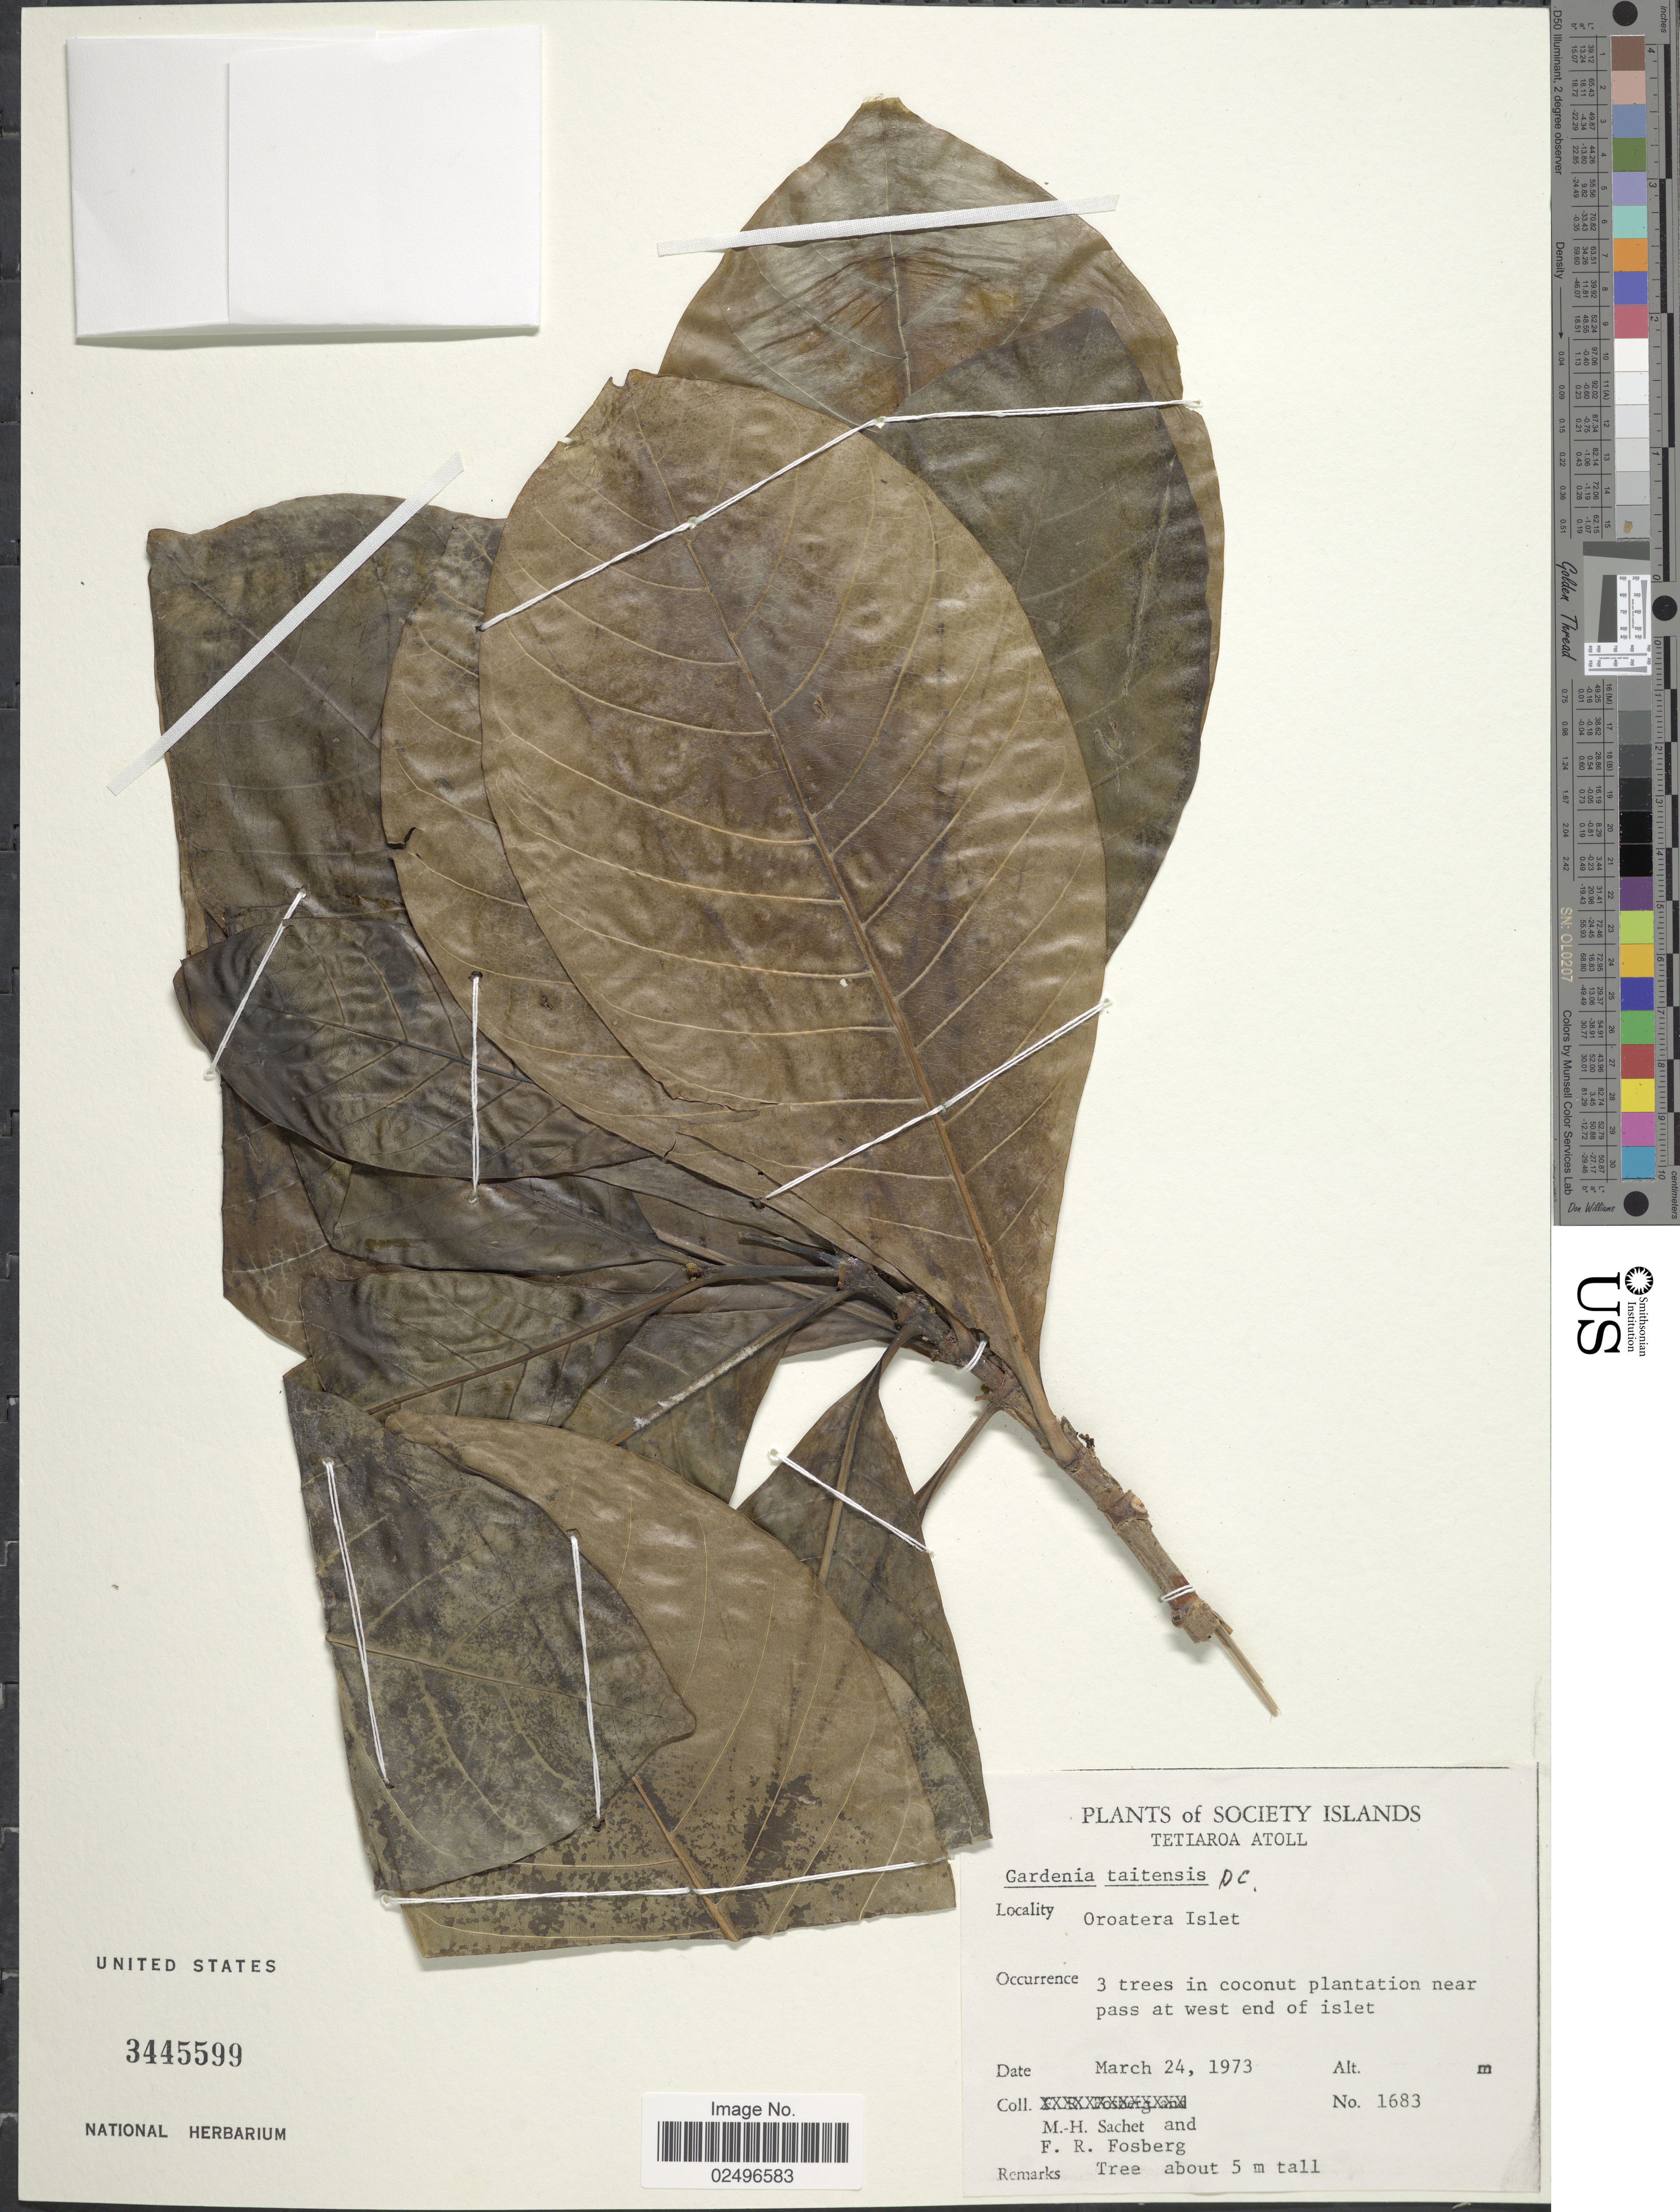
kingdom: Plantae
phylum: Tracheophyta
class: Magnoliopsida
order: Gentianales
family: Rubiaceae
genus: Gardenia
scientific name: Gardenia taitensis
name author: DC.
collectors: M.-H. Sachet & F. R. Fosberg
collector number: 1683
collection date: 1973-03-24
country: French Polynesia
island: Tetiaroa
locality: Society Islands. Tetiaroa Atoll. Oroatera Islet, near pass at west end of islet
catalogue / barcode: US 3445599